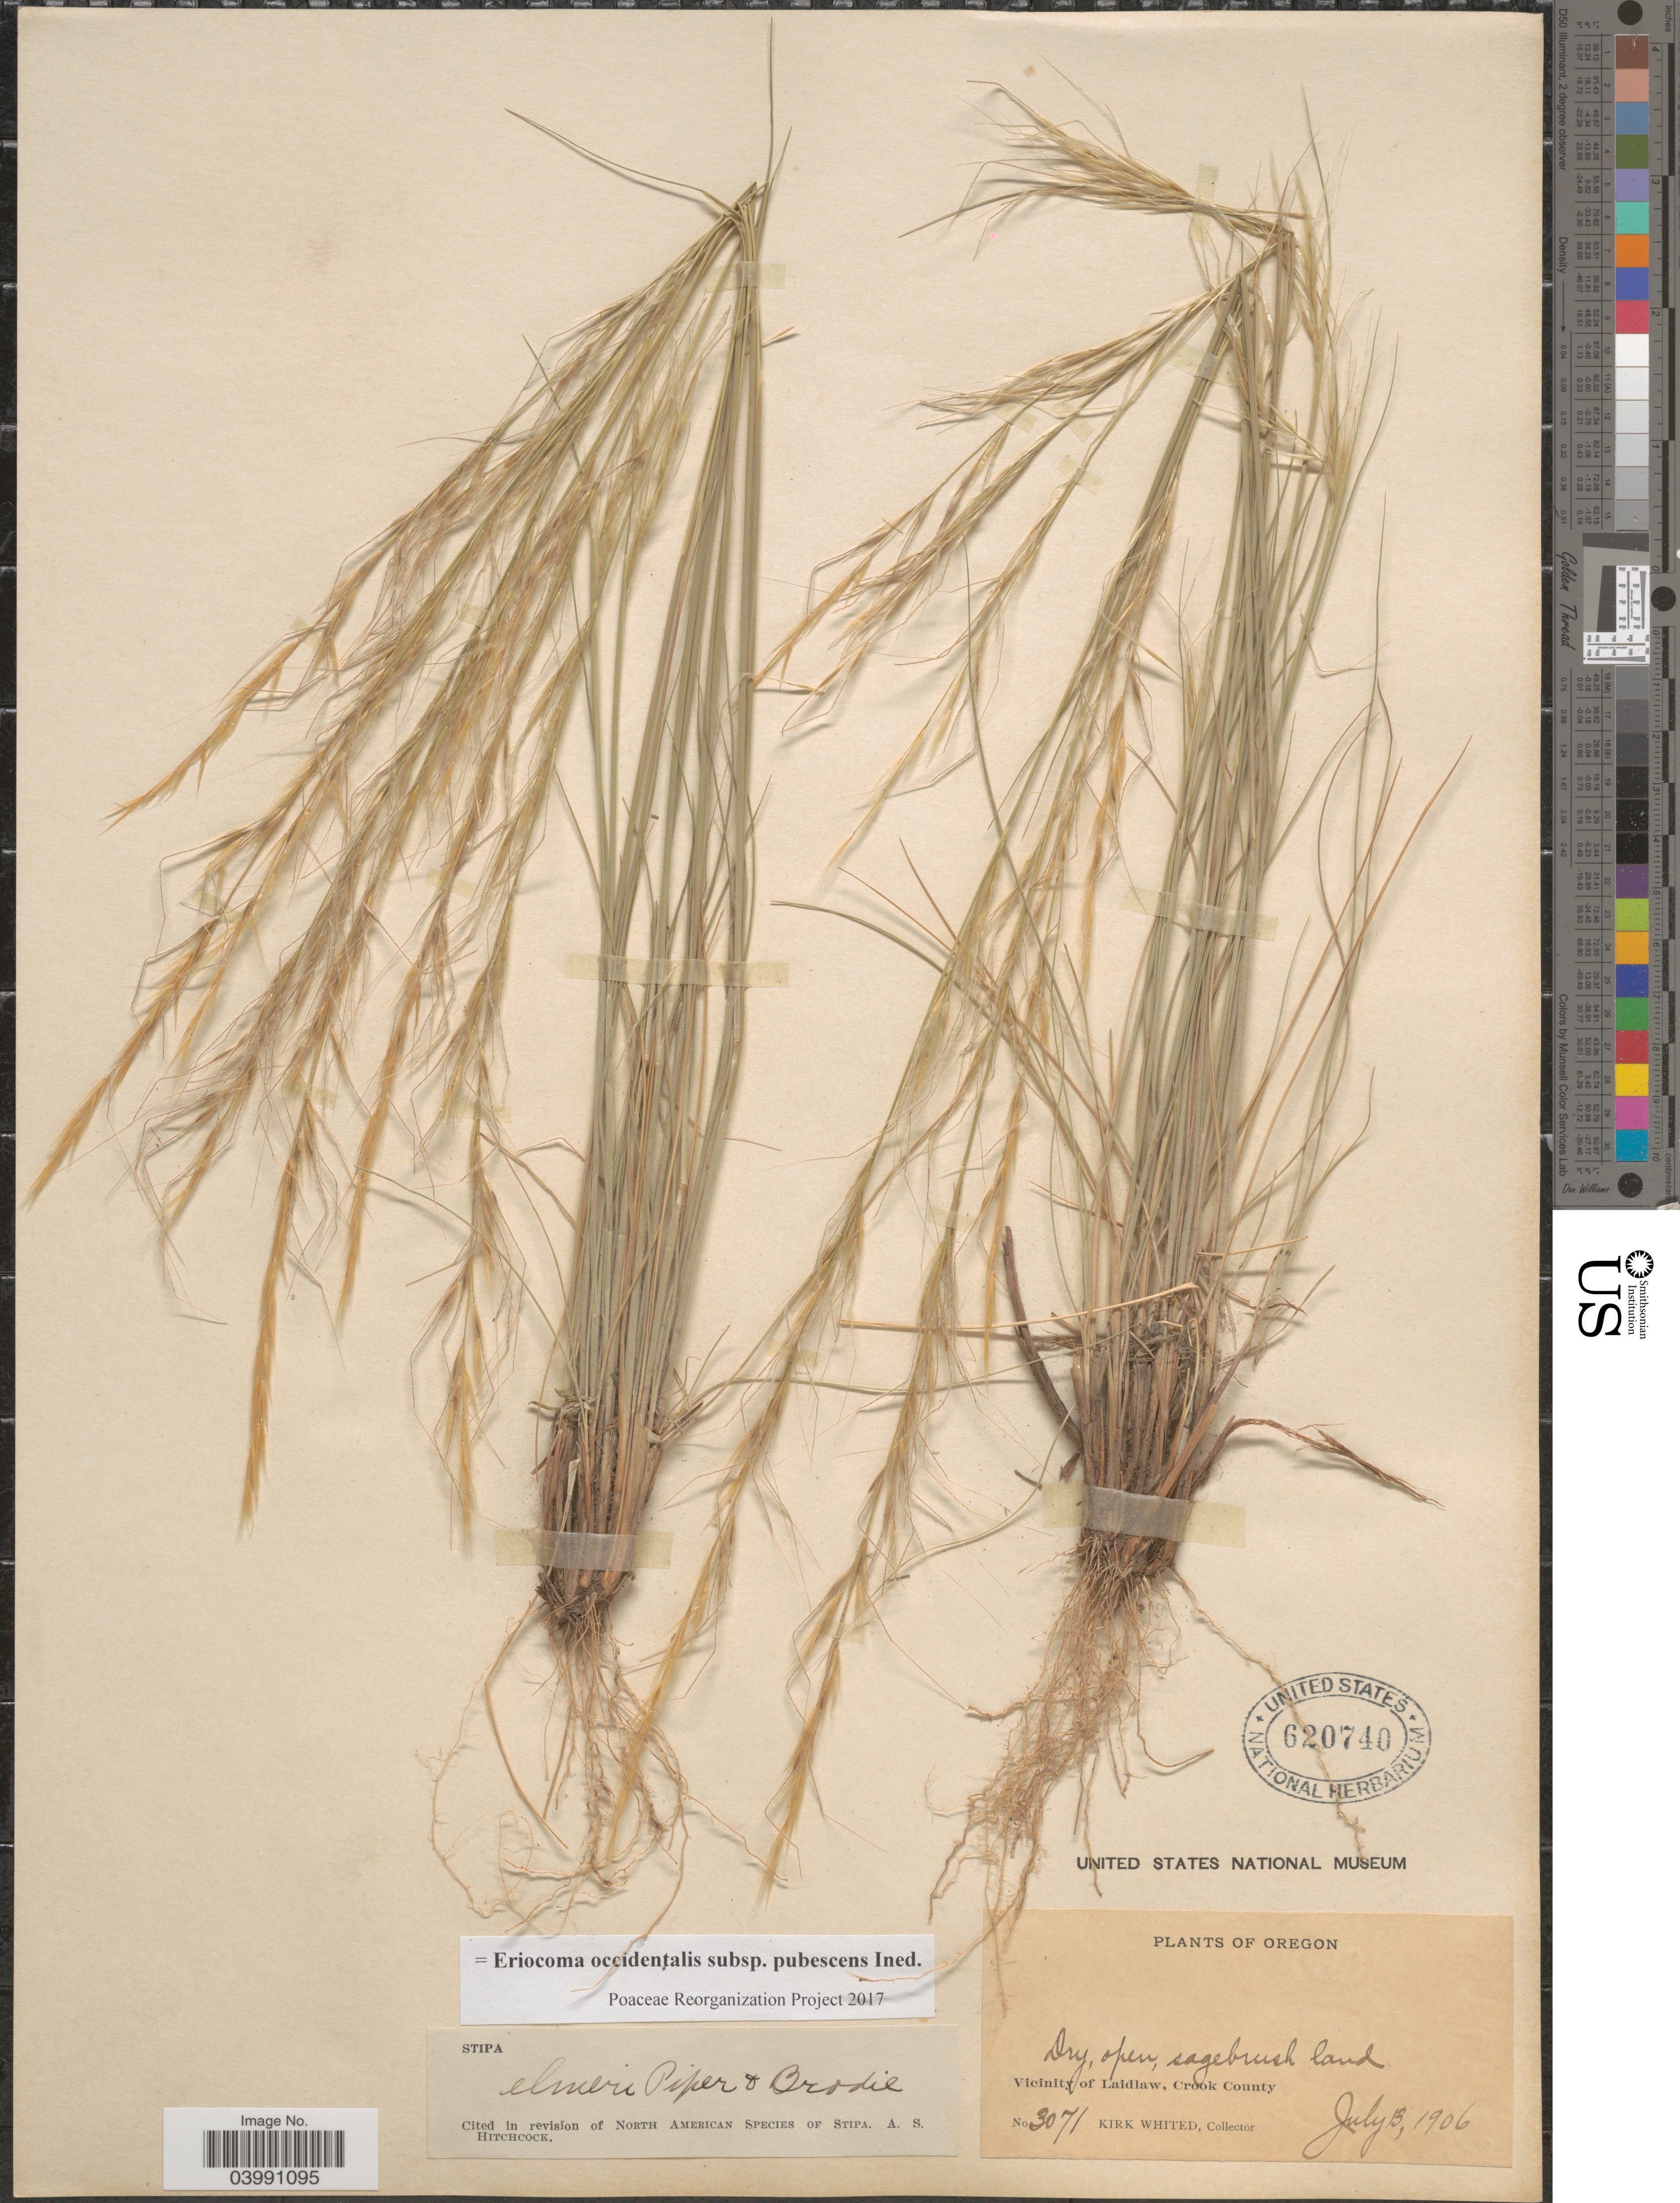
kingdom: Plantae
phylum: Tracheophyta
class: Liliopsida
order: Poales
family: Poaceae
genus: Eriocoma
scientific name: Eriocoma occidentalis subsp. pubescens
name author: (Vasey) Romasch.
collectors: K. Whited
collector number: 3071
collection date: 1906-07-13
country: United States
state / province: Oregon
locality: Vicinity of Laidlaw, Crook County.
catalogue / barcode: US 620740